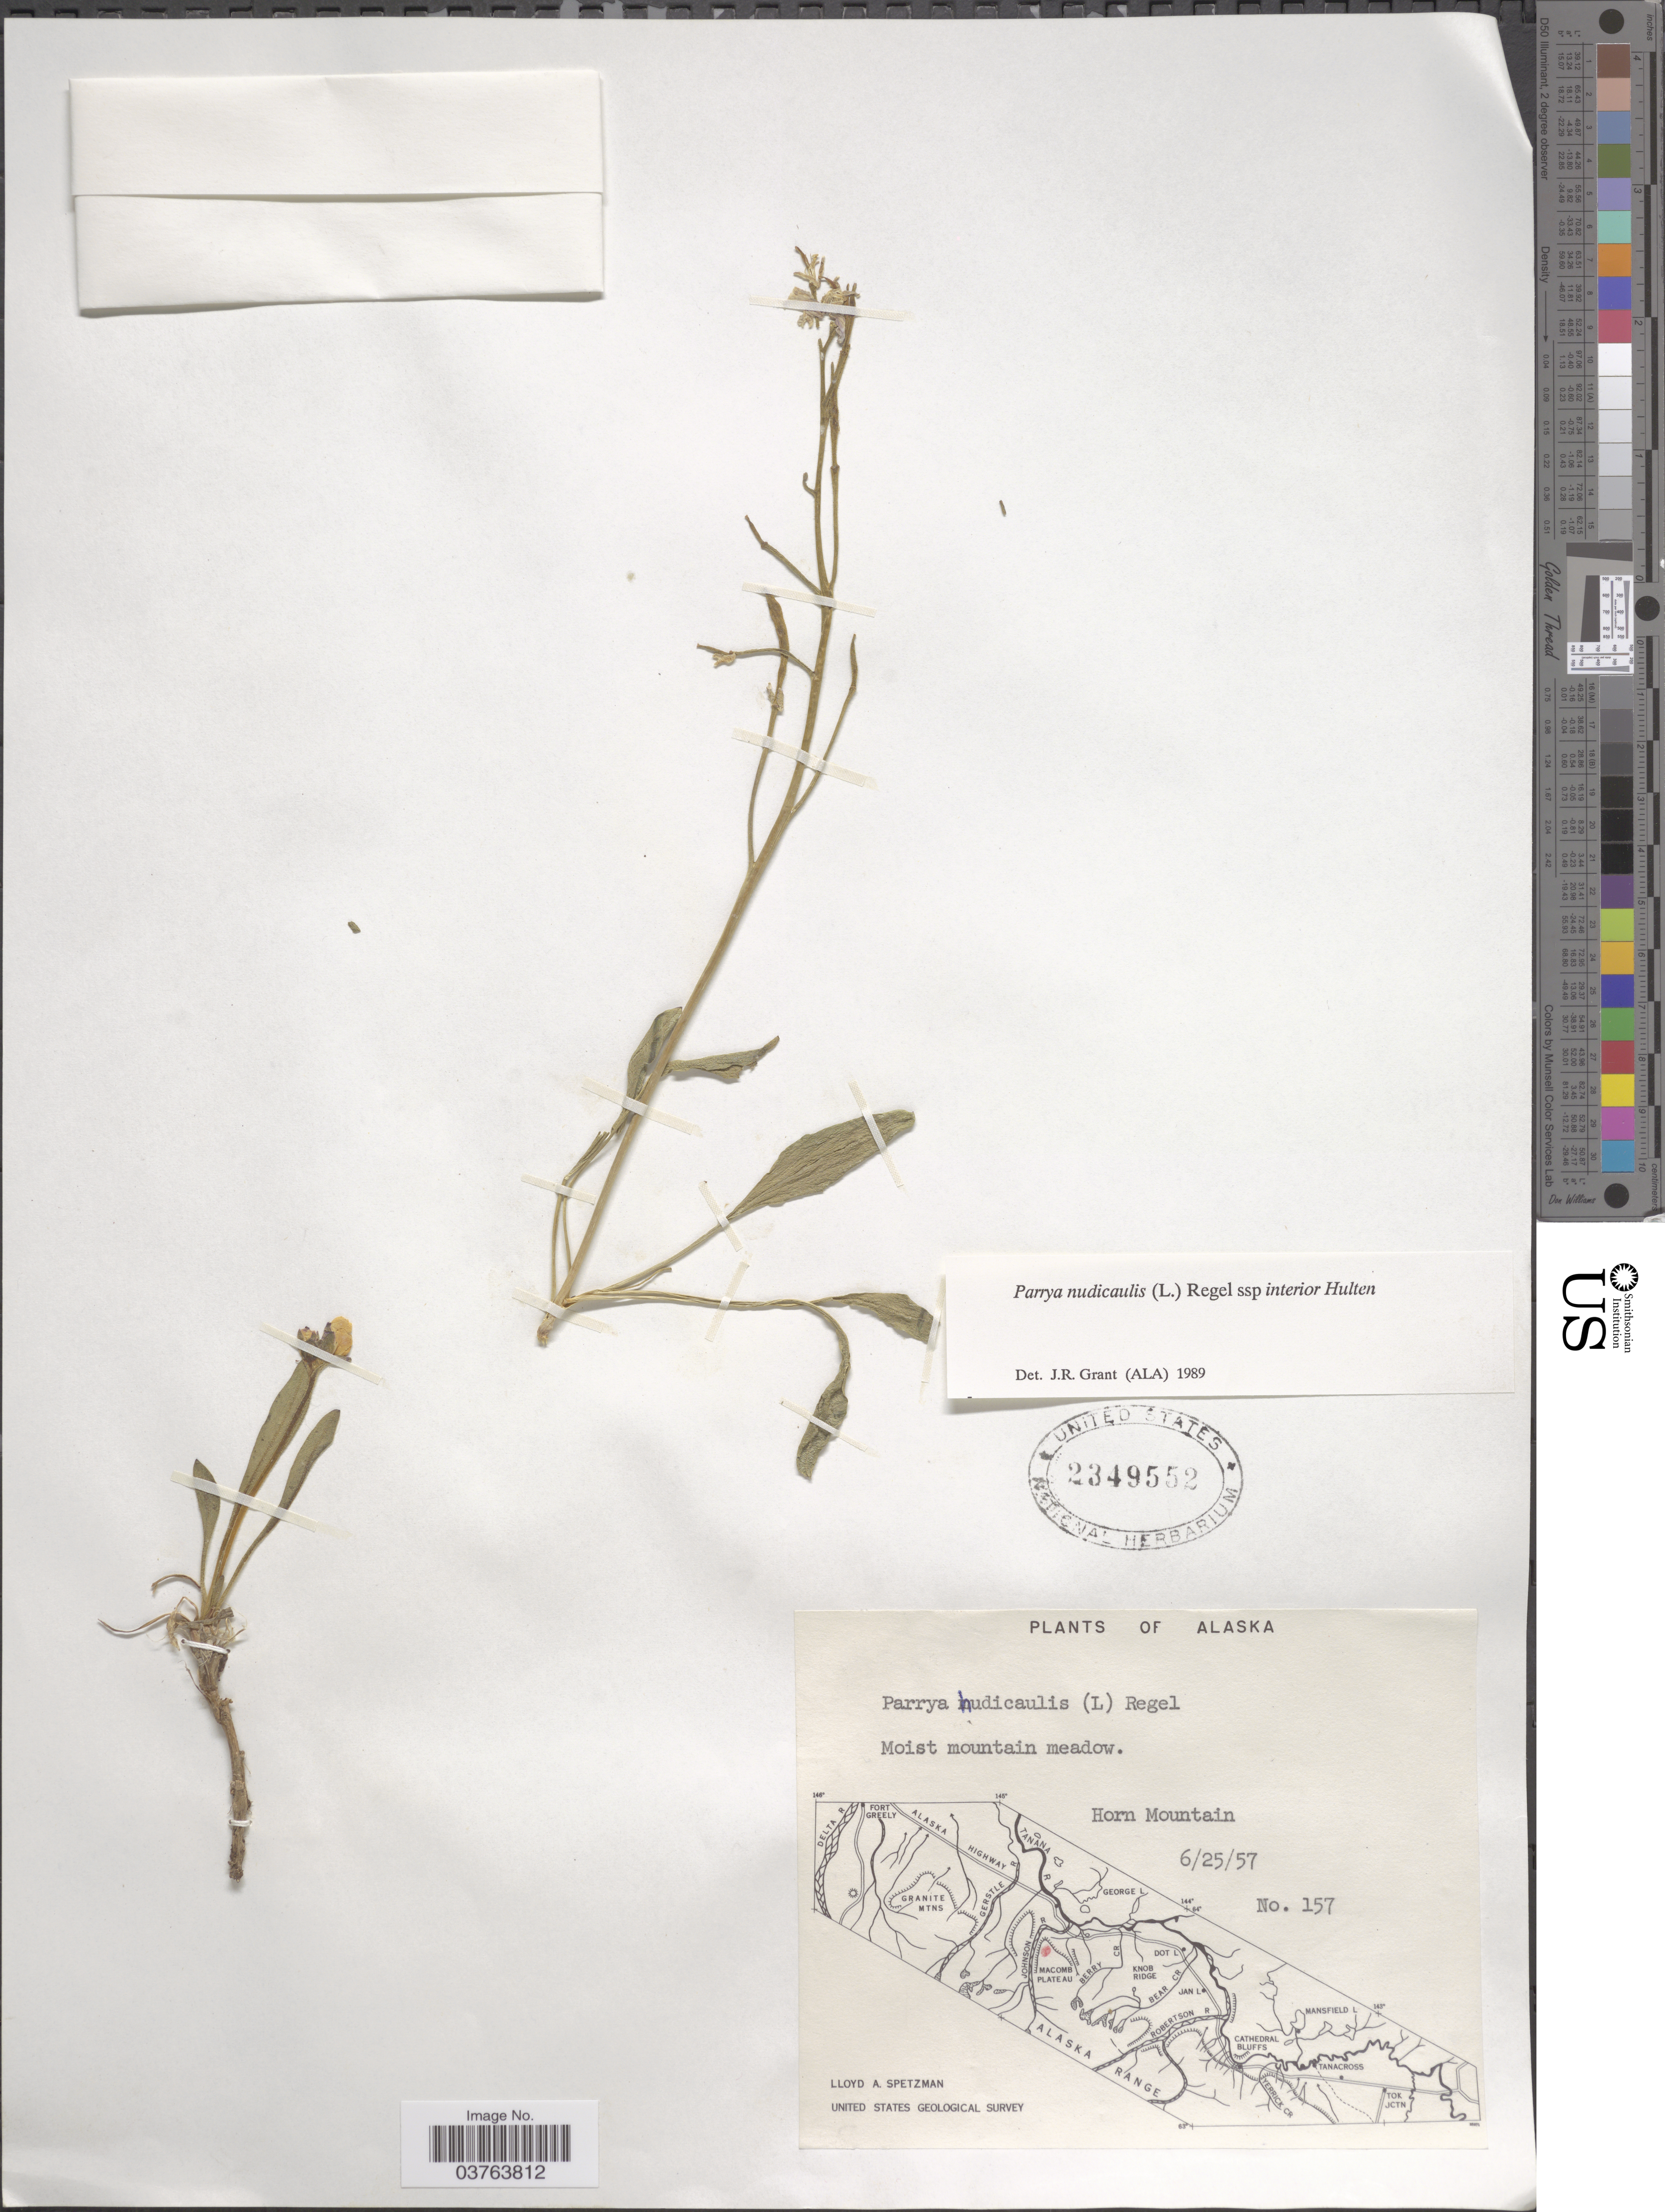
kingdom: Plantae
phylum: Tracheophyta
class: Magnoliopsida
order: Brassicales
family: Brassicaceae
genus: Parrya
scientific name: Parrya nudicaulis subsp. interior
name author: Hultén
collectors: L. Spetzman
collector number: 157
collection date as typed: Transcribed d/m/y: 25/6/57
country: United States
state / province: Alaska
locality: Horn Mountain.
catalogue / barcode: US 2349552